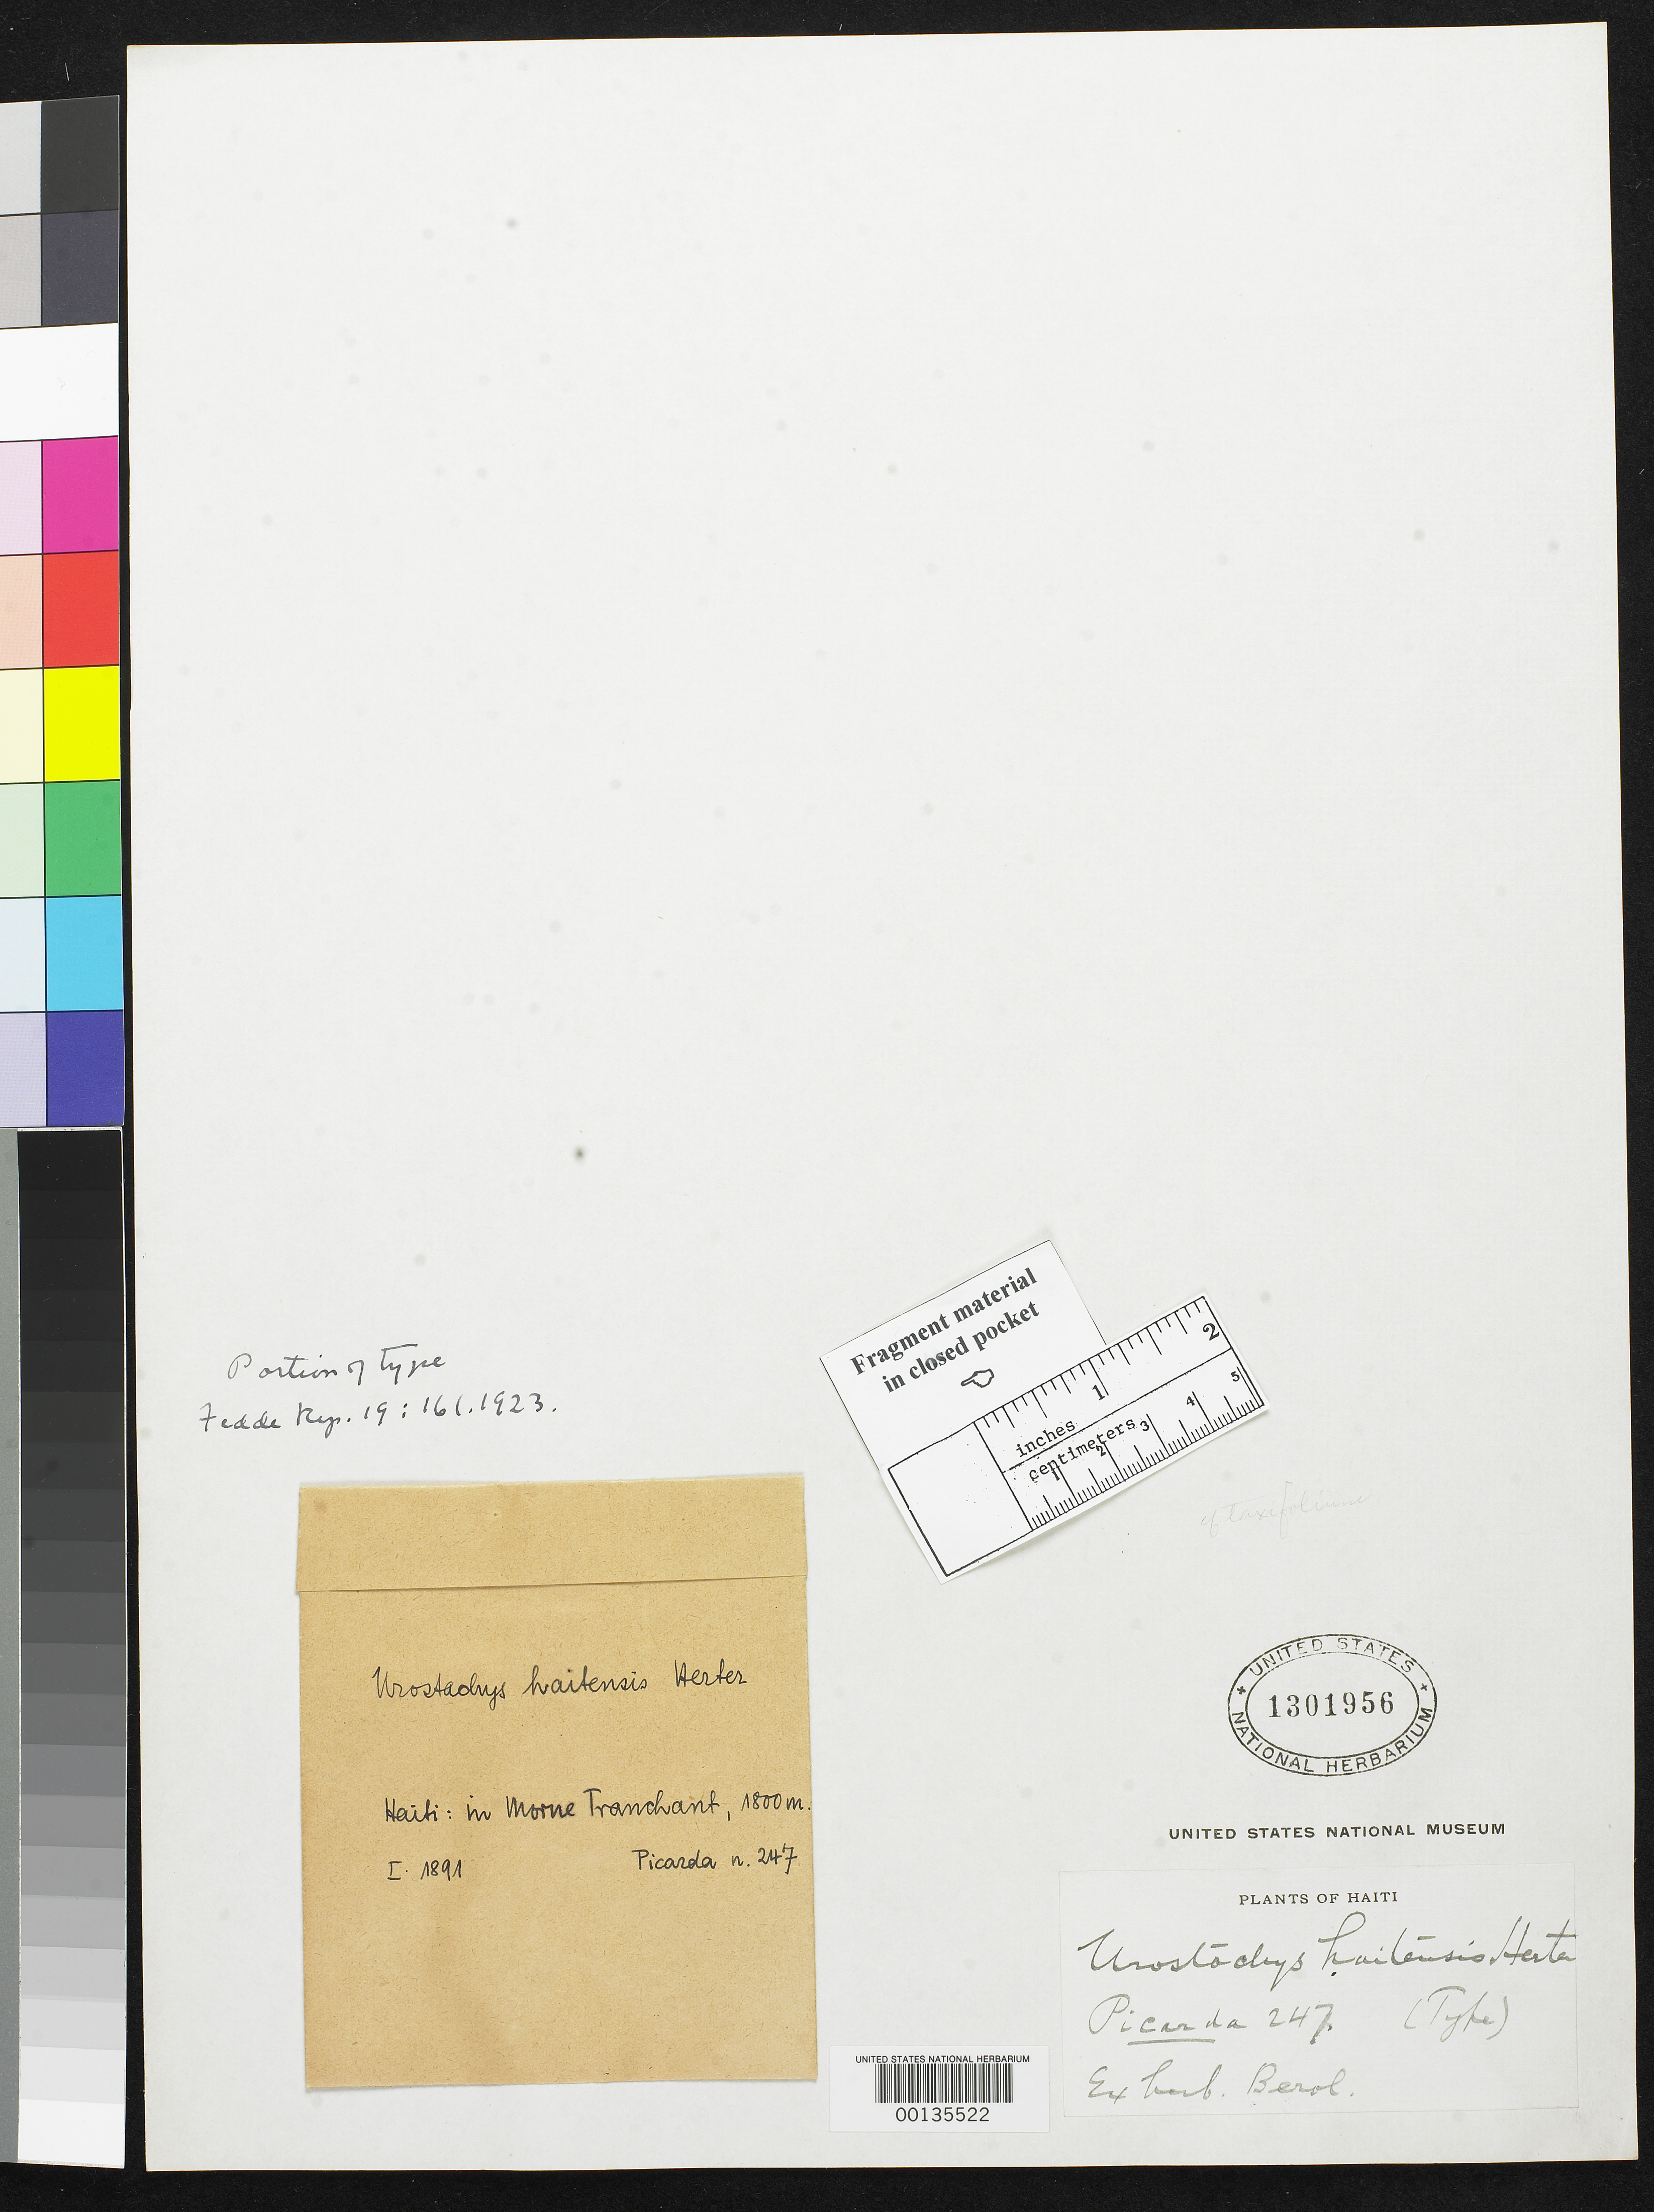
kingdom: Plantae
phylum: Tracheophyta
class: Lycopodiopsida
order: Lycopodiales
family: Lycopodiaceae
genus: Urostachys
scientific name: Urostachys haitiensis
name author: Herter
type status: Isotype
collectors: L. Picarda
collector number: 247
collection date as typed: Jan 1891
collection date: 1891-01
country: Haiti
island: Hispaniola Island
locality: Morne Tranchart.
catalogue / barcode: US 1301956